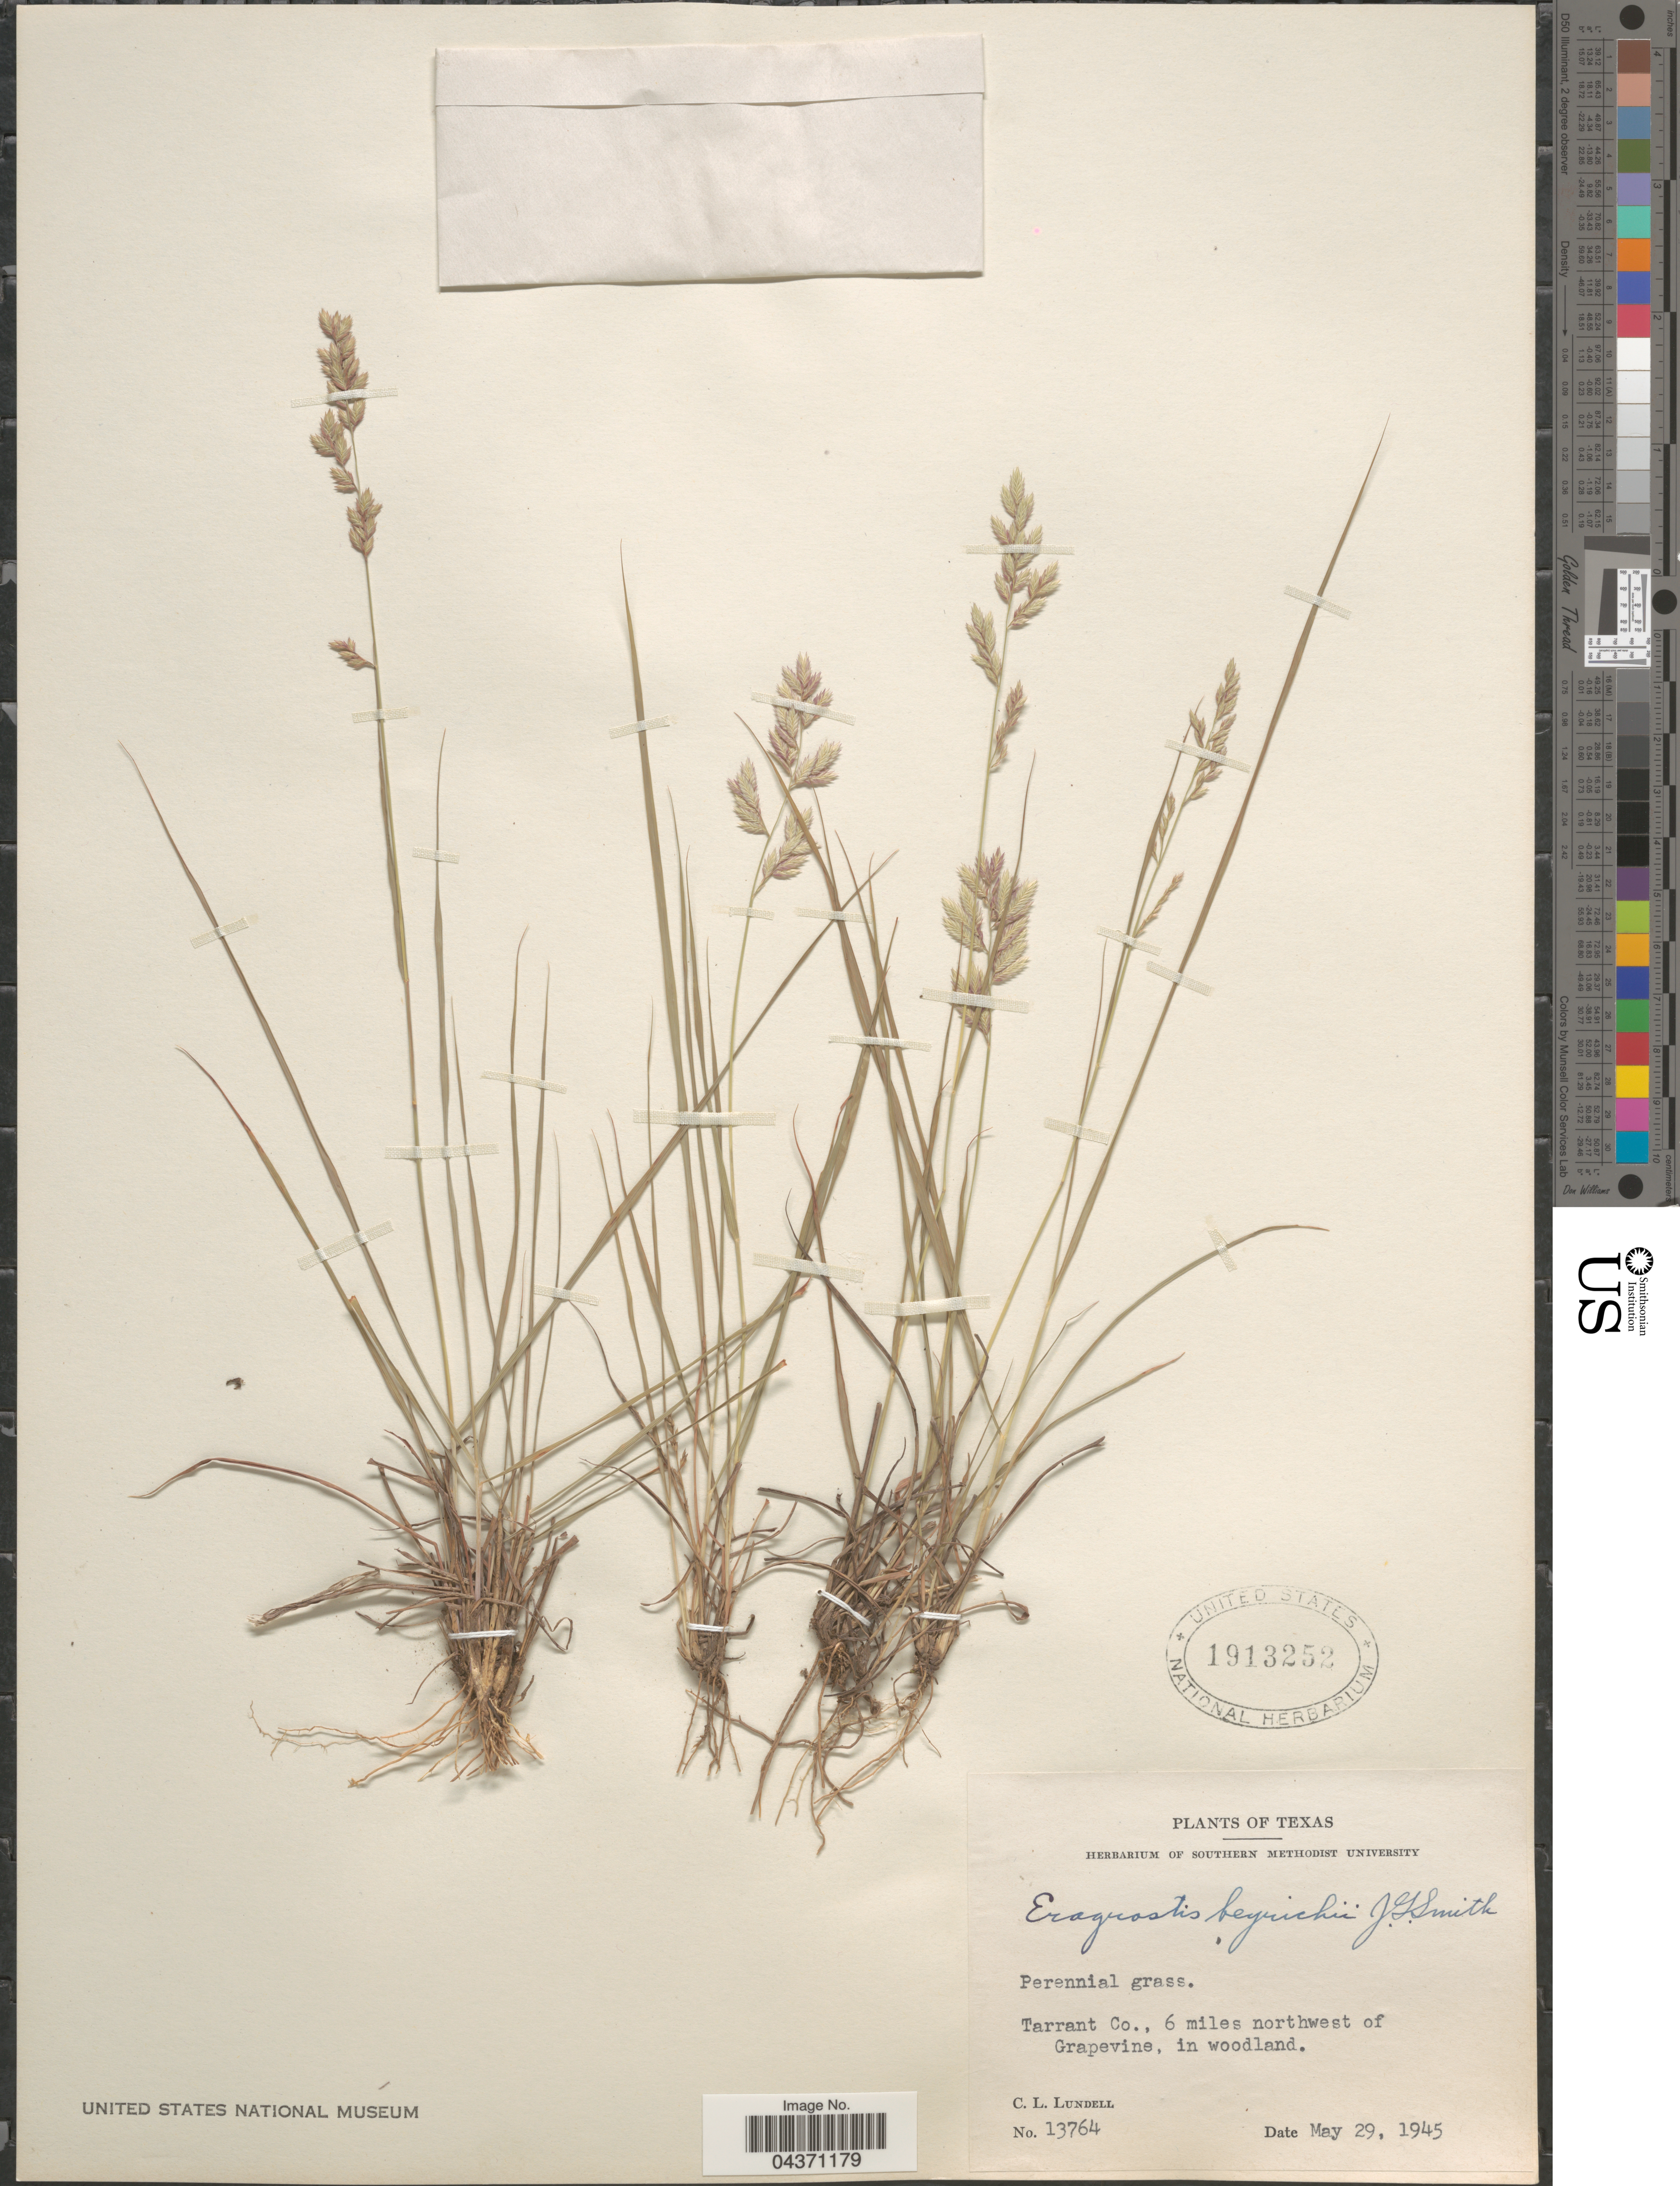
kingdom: Plantae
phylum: Tracheophyta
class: Liliopsida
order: Poales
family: Poaceae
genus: Eragrostis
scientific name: Eragrostis secundiflora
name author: J. Presl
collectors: C. L. Lundell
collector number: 13764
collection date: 1945-05-29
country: United States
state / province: Texas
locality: Tarrant Co., 6 miles northwest of Grapevine, in woodland.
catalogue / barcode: US 1913252